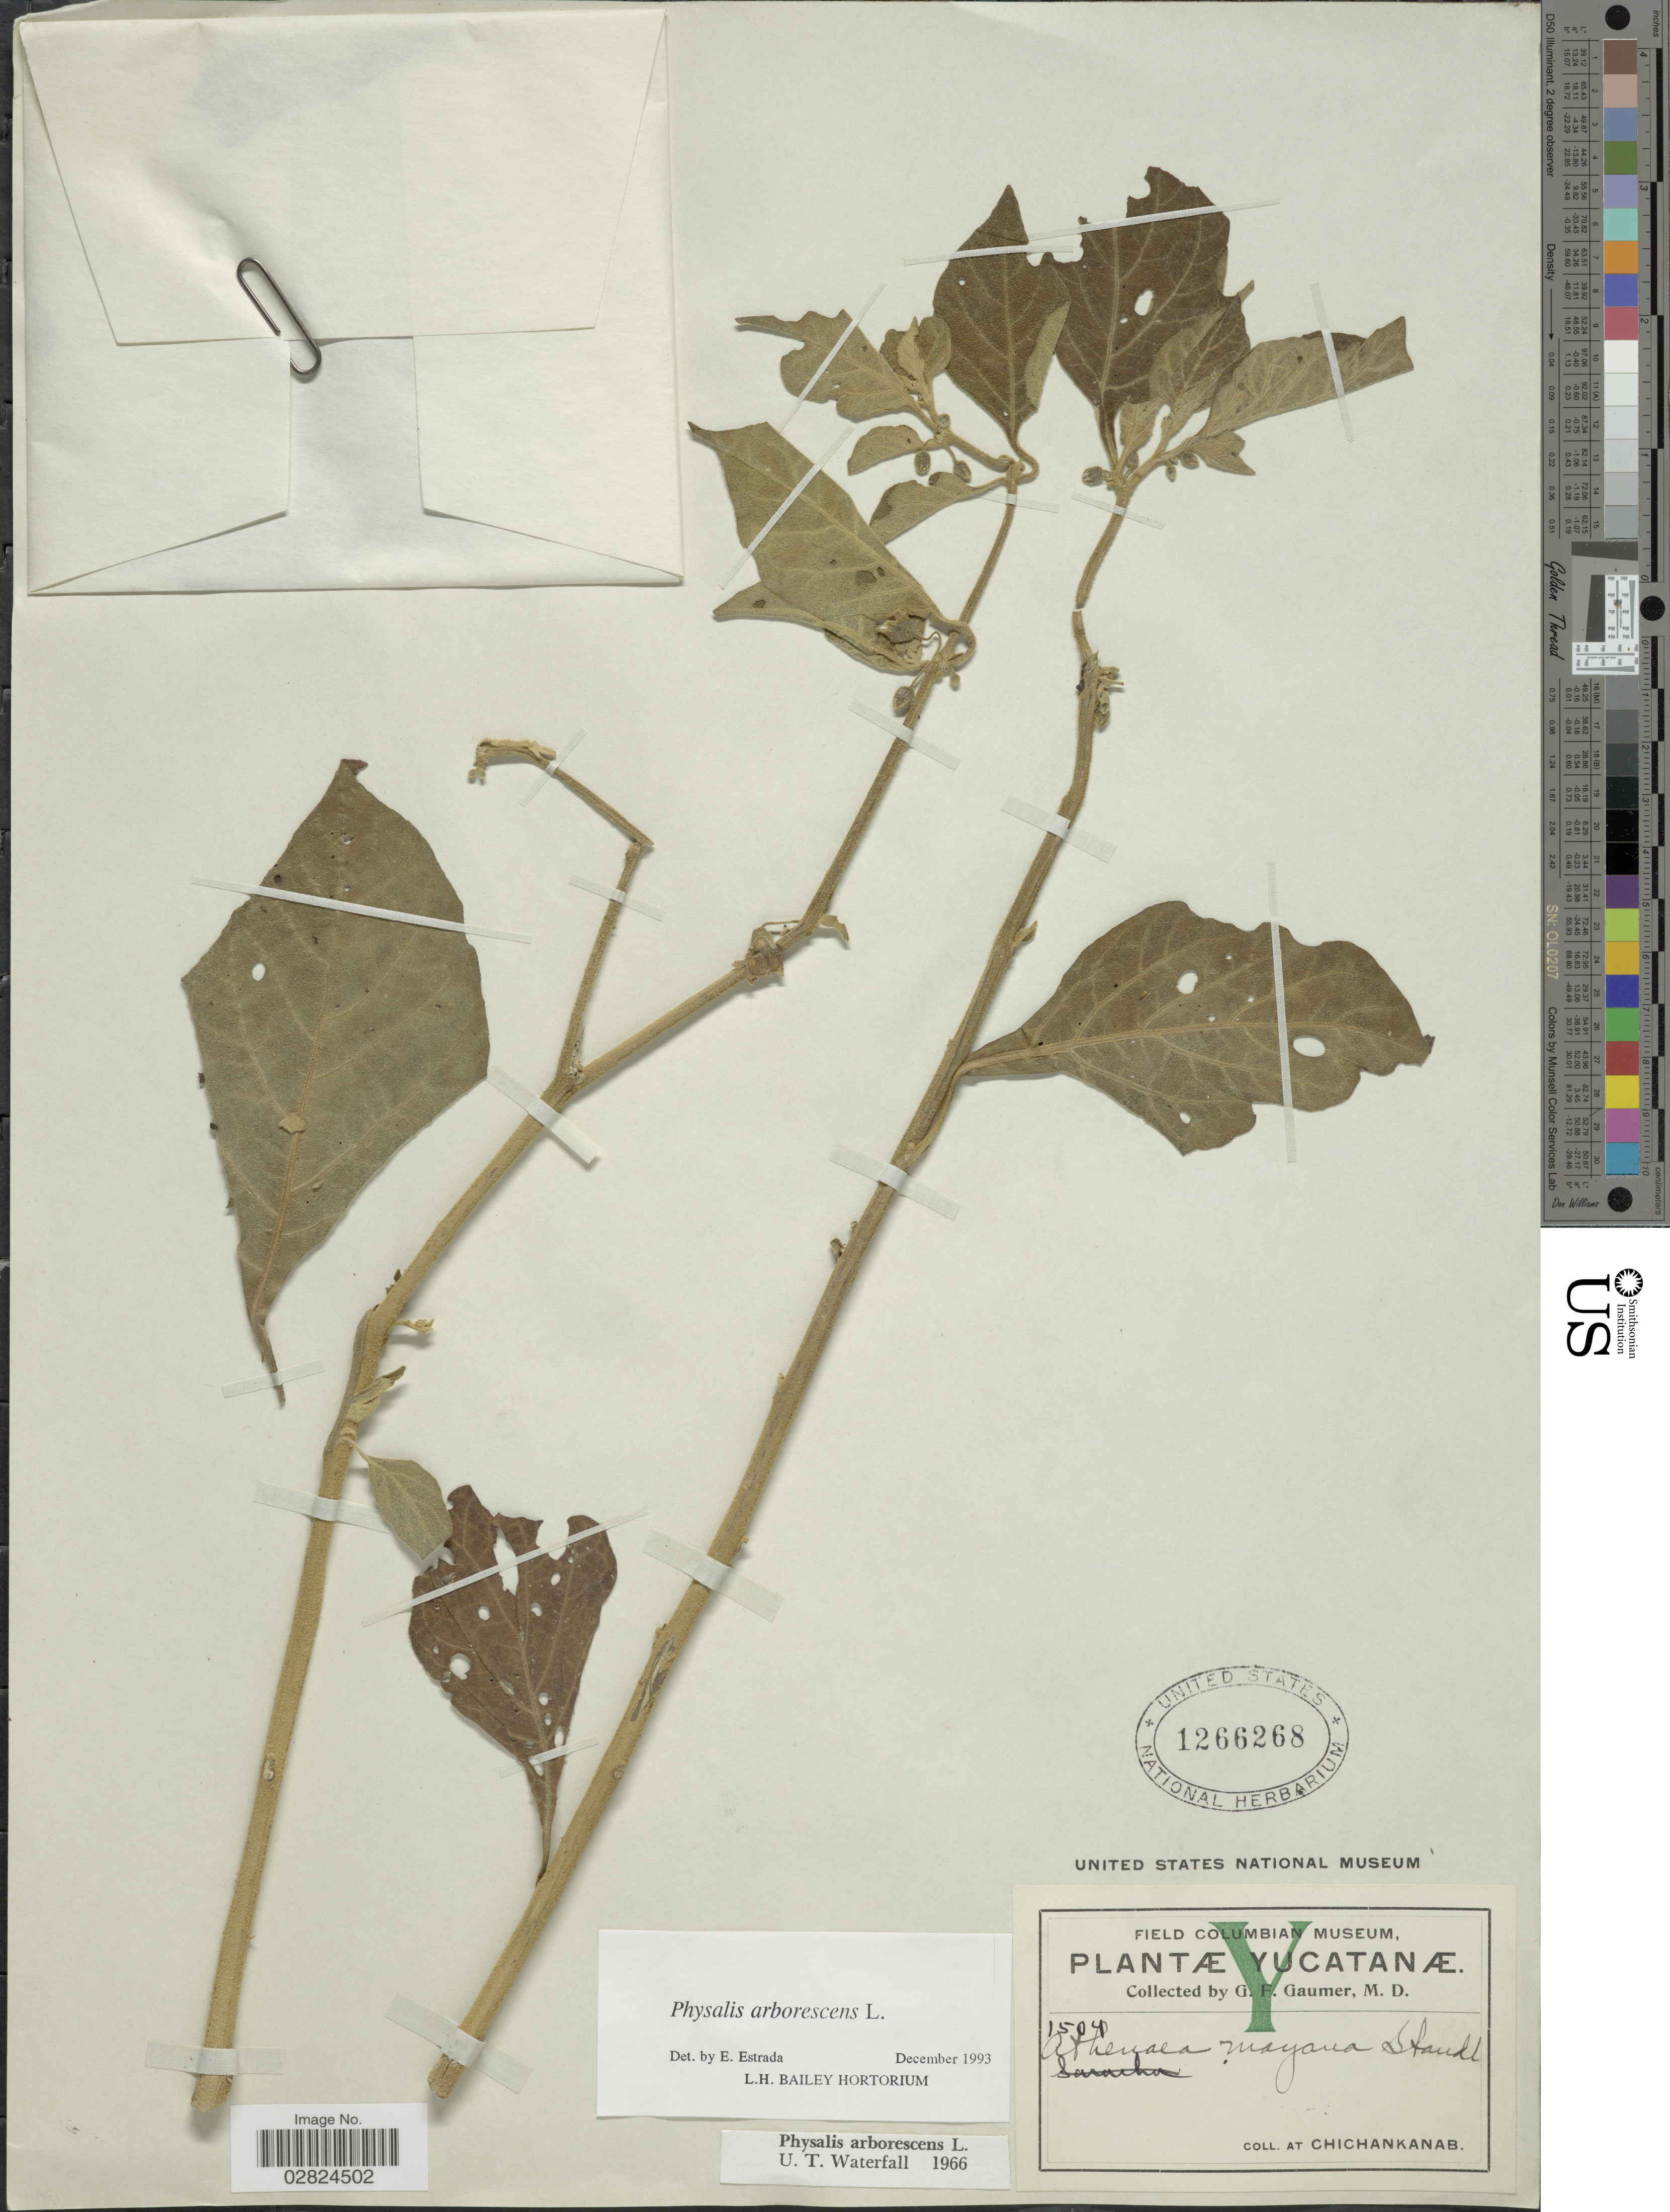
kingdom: Plantae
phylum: Tracheophyta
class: Magnoliopsida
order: Solanales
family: Solanaceae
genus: Physalis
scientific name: Physalis arborescens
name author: L.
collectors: G. F. Gaumer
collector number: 1504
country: Mexico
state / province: Yucatán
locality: Chichankanab.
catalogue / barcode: US 1266268